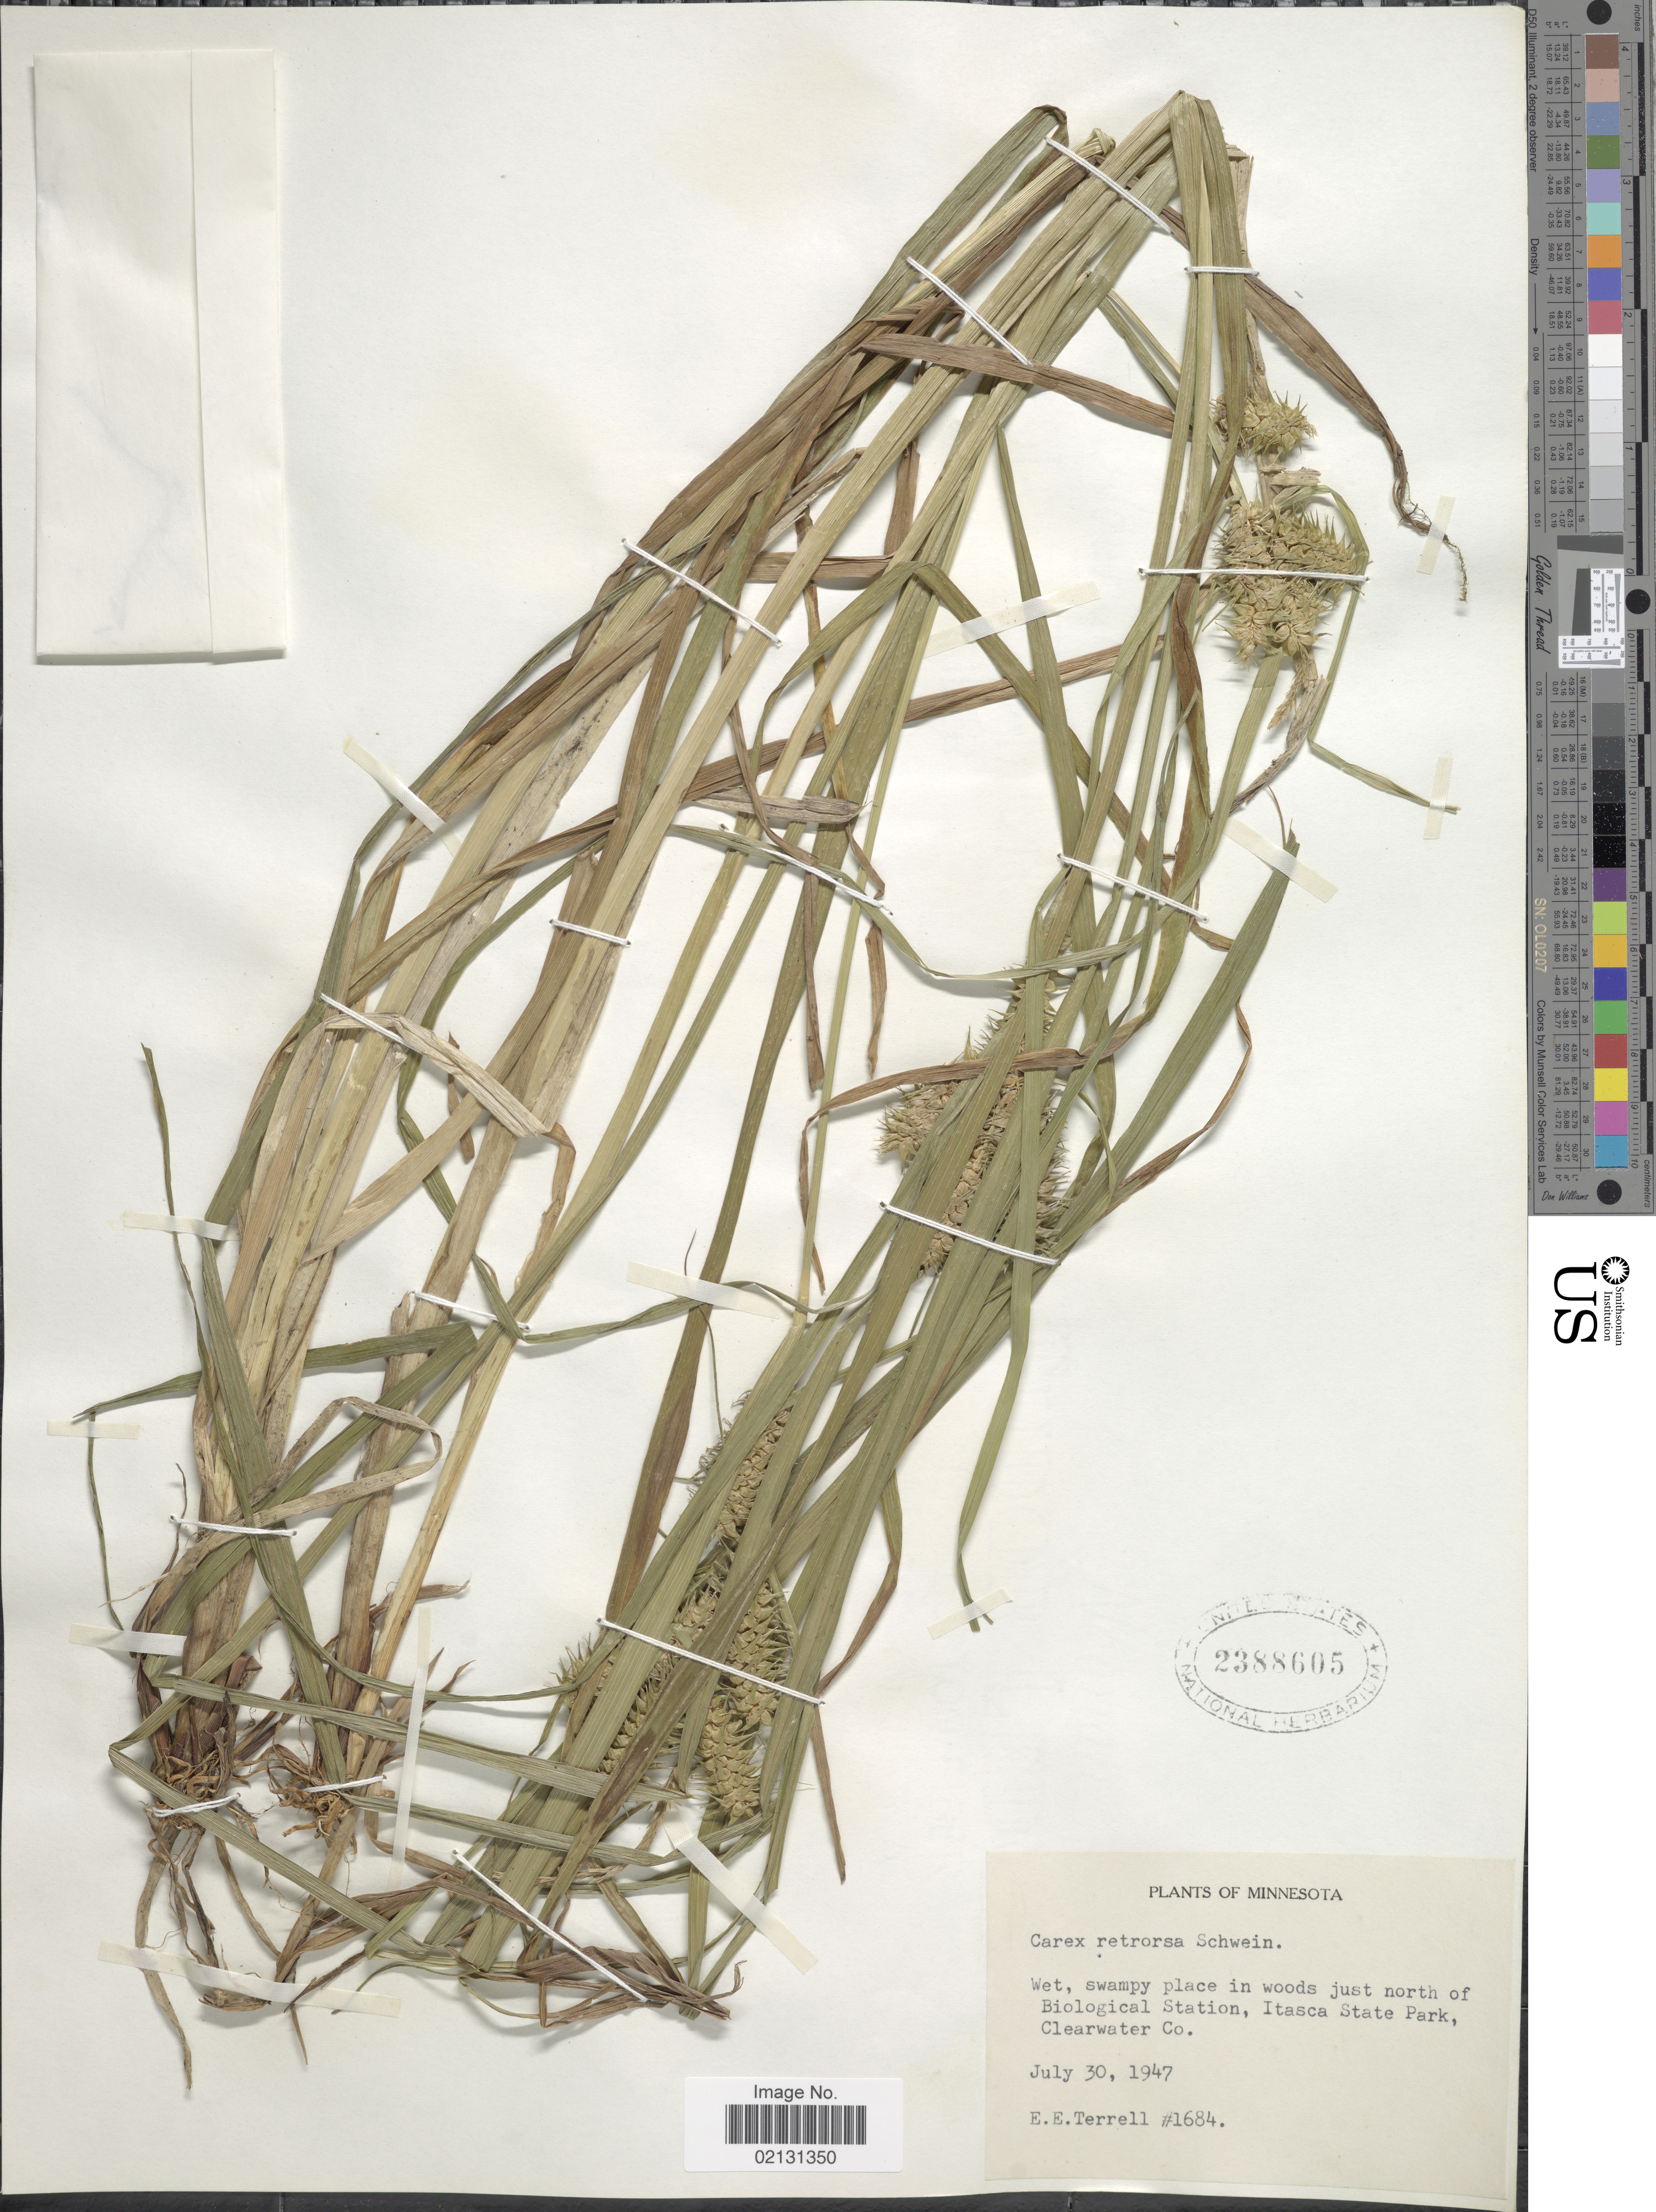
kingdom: Plantae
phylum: Tracheophyta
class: Liliopsida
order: Poales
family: Cyperaceae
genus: Carex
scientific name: Carex retrorsa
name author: Schwein.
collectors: E. E. Terrell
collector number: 1684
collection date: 1947-07-30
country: United States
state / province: Minnesota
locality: Wet, swampy place in woods just north of Biological Station, Itasca State Park, Clearwater Co.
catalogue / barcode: US 2388605